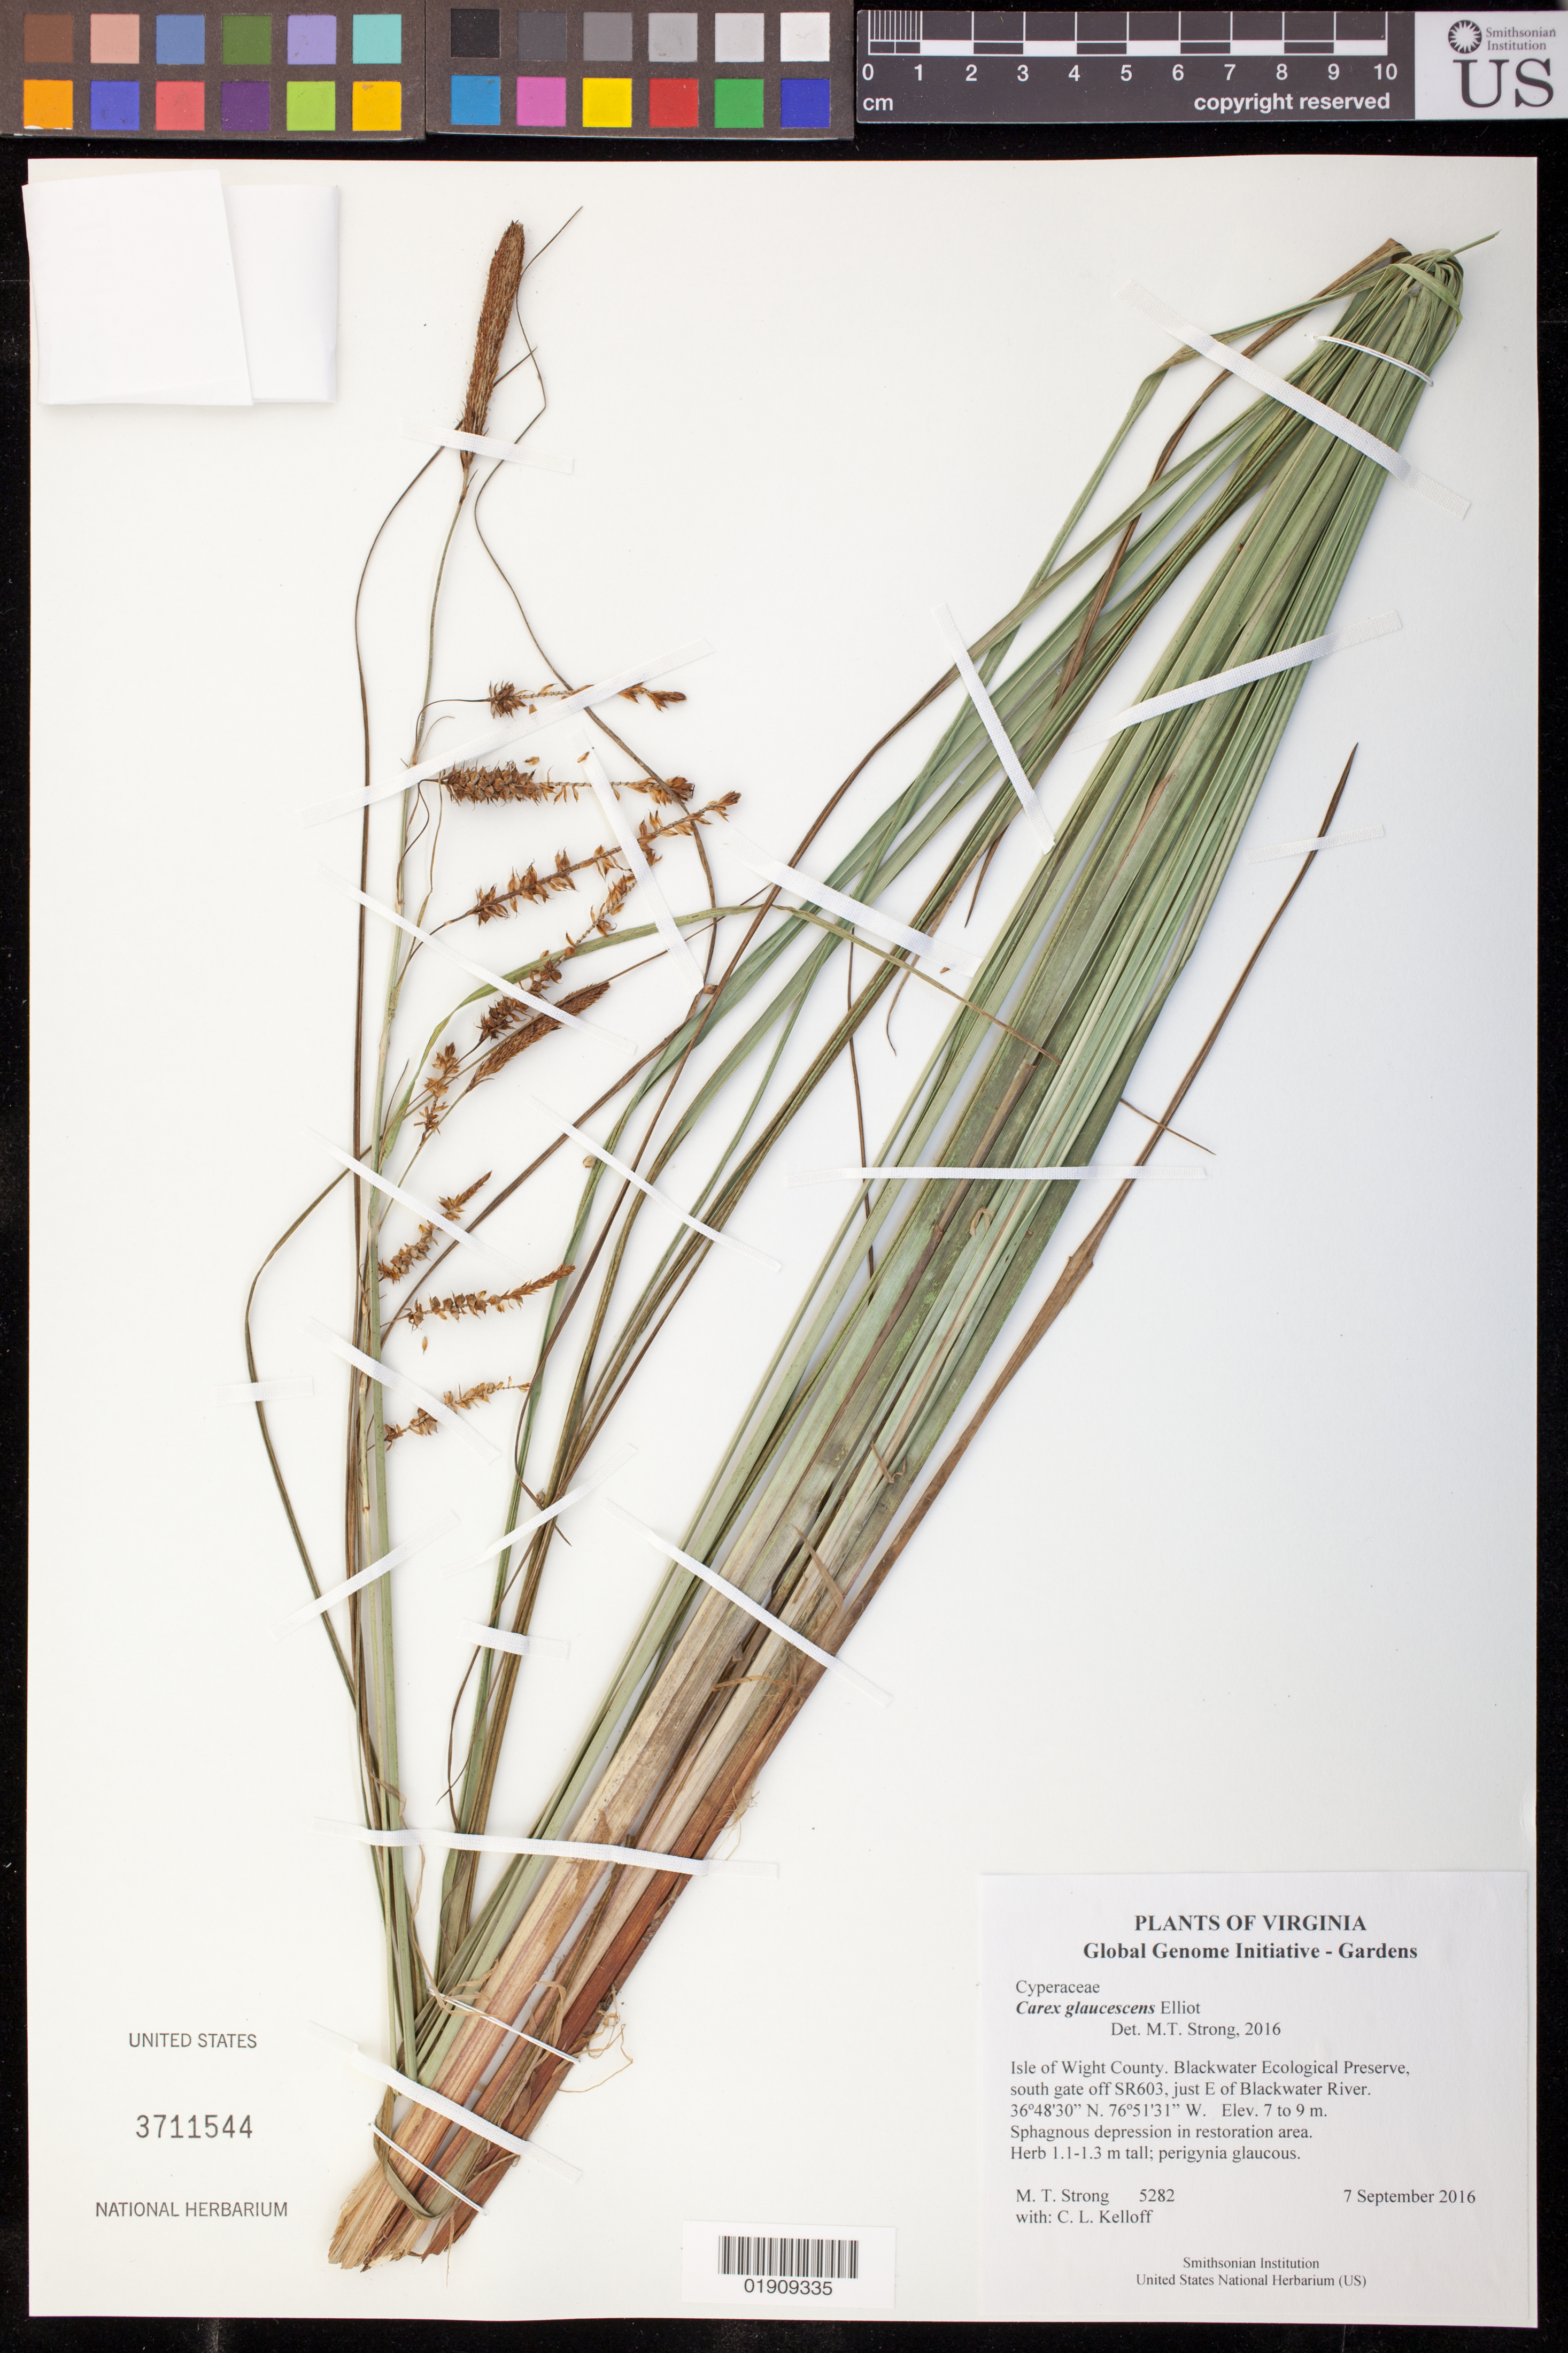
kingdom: Plantae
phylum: Tracheophyta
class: Liliopsida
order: Poales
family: Cyperaceae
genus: Carex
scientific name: Carex glaucescens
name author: Elliott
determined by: Strong, Mark T., (BOT), Smithsonian Institution - National Museum of Natural History (UNITED STATES)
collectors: M. T. Strong & C. L. Kelloff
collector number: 5282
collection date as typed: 7 September 2016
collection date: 2016-09-07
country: United States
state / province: Virginia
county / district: Isle of Wight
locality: Blackwater Ecological Preserve, south gate off SR603, just E of Blackwater River.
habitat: Sphagnous depression in restoration area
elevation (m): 7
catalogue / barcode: US 3711544